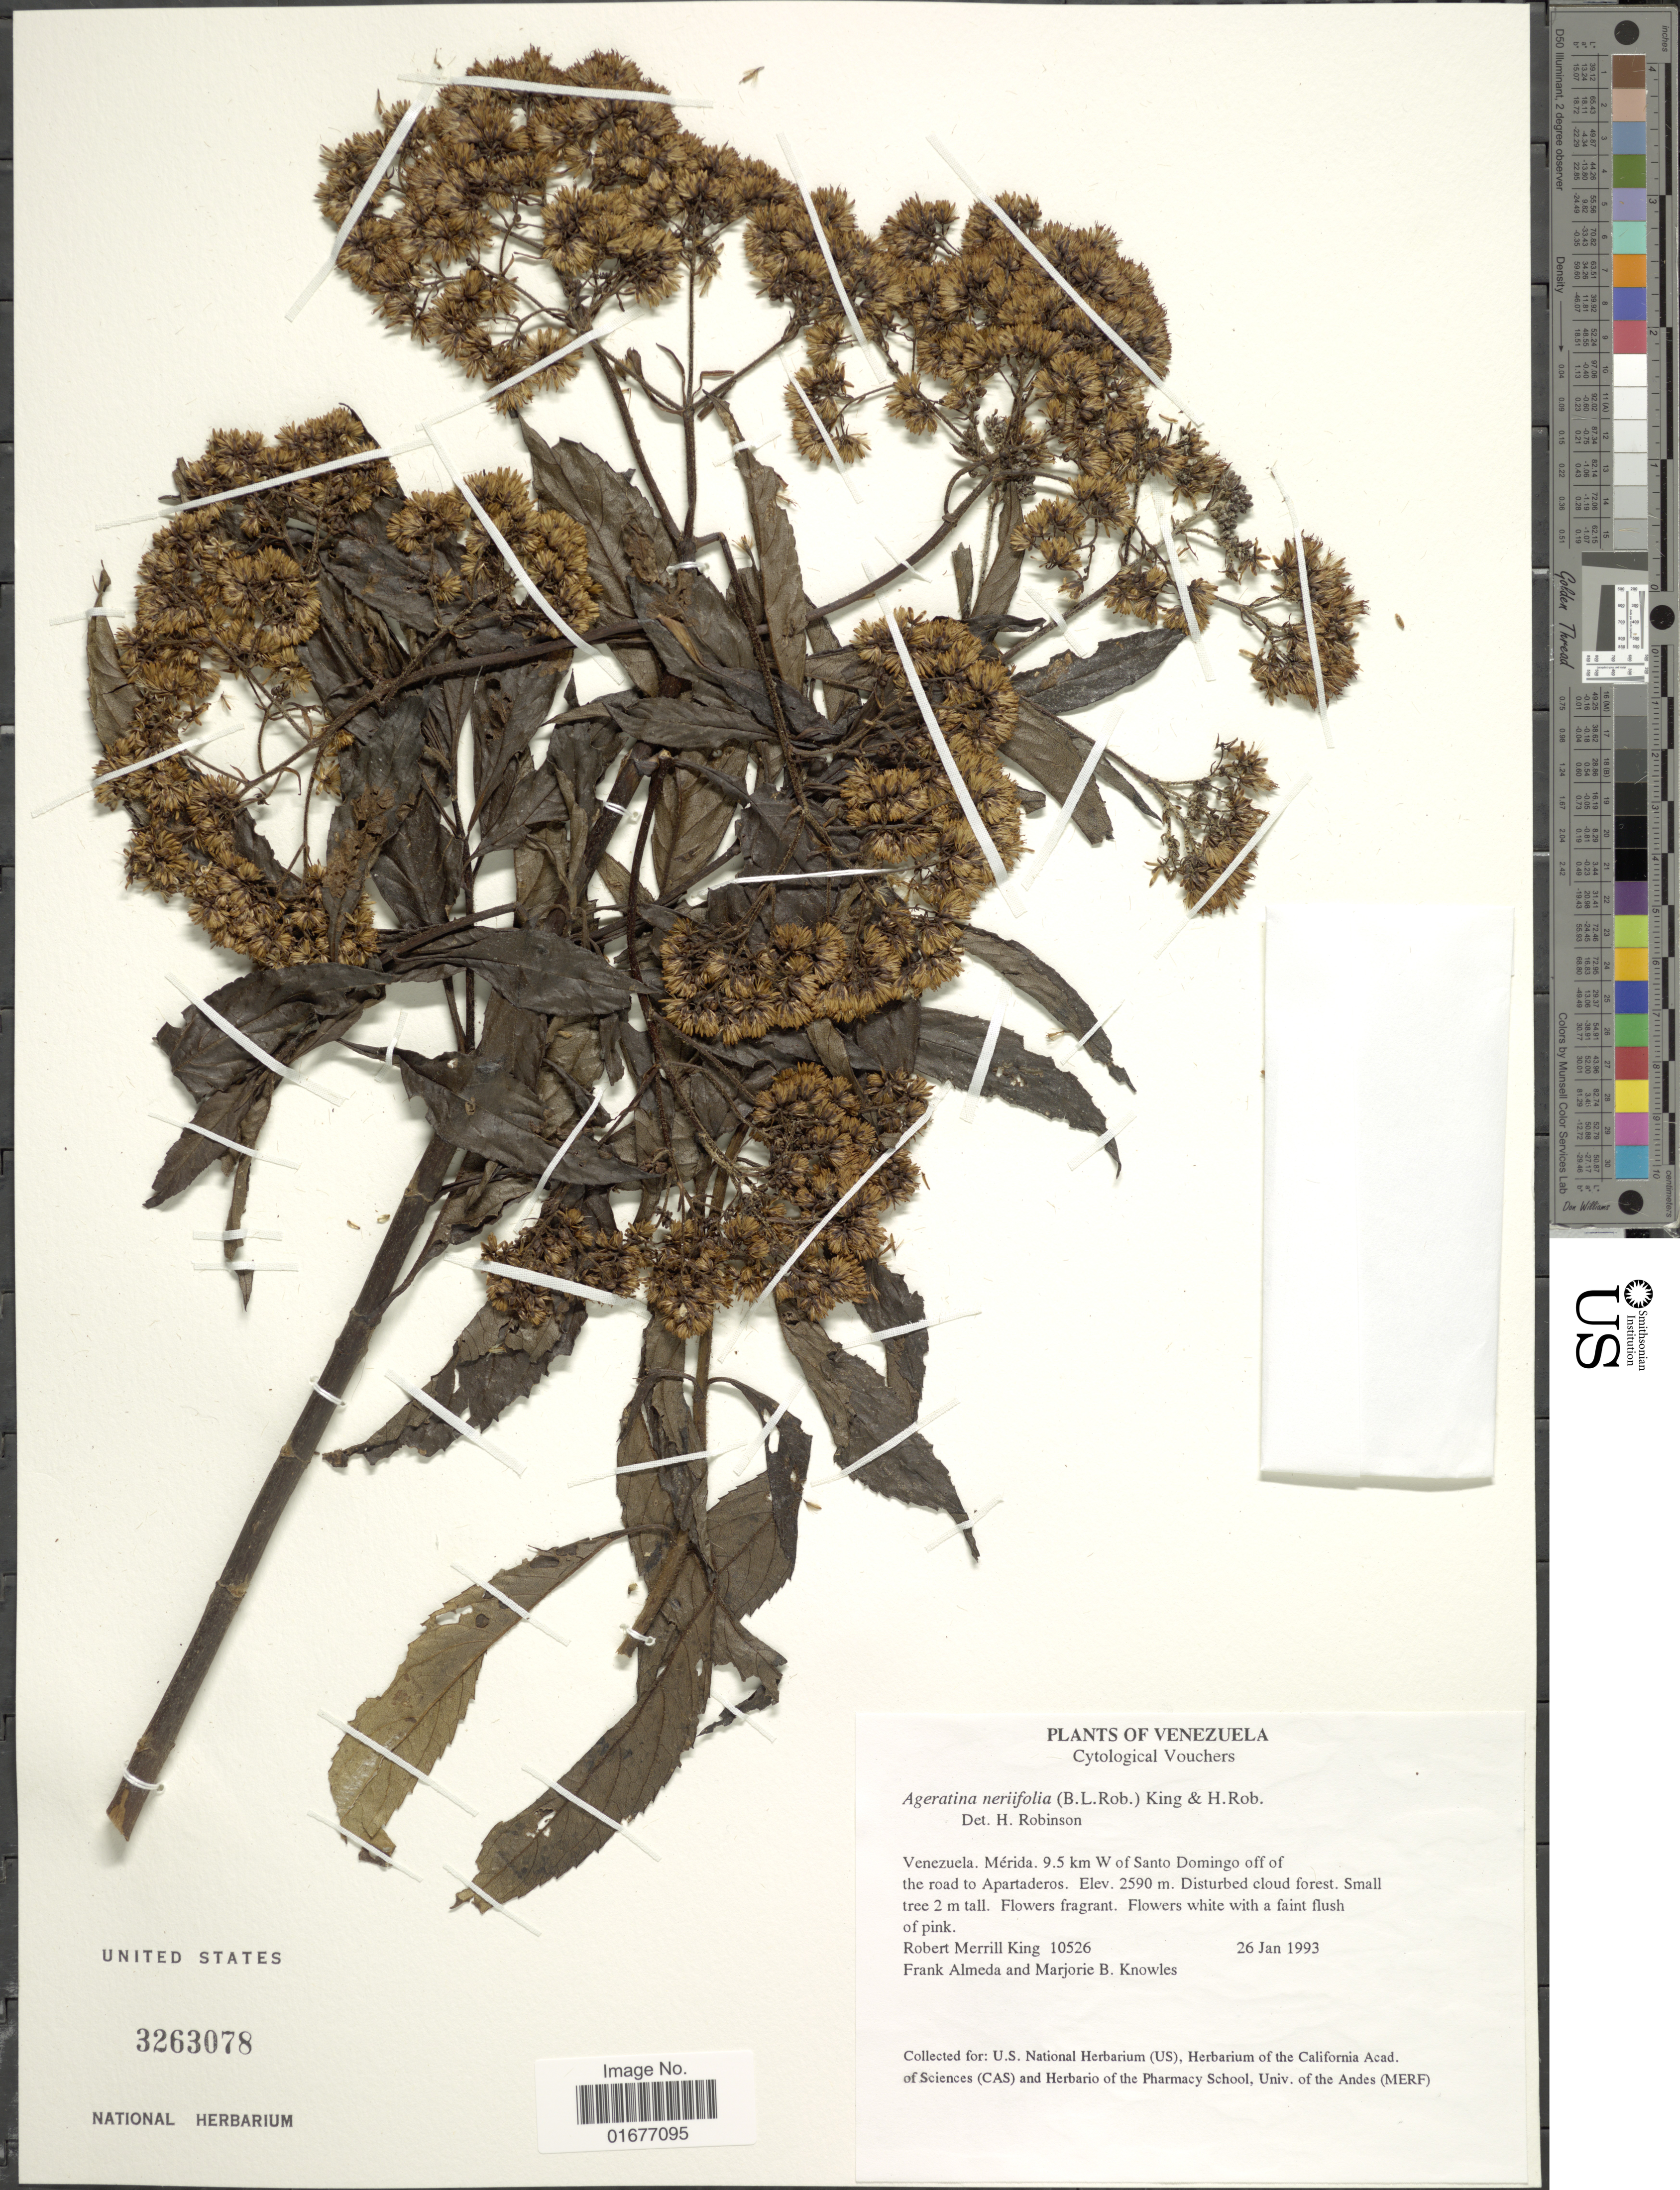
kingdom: Plantae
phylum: Tracheophyta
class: Magnoliopsida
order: Asterales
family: Asteraceae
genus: Ageratina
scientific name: Ageratina neriifolia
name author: (B.L. Rob.) R.M. King & H. Rob.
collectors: R. M. King, F. Almeda & M. B. Knowles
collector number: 10526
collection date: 1993-01-26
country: Venezuela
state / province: Mérida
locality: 9.5 km W of Santo Domingo off of the road to Apartaderos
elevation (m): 2590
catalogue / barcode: US 3263078